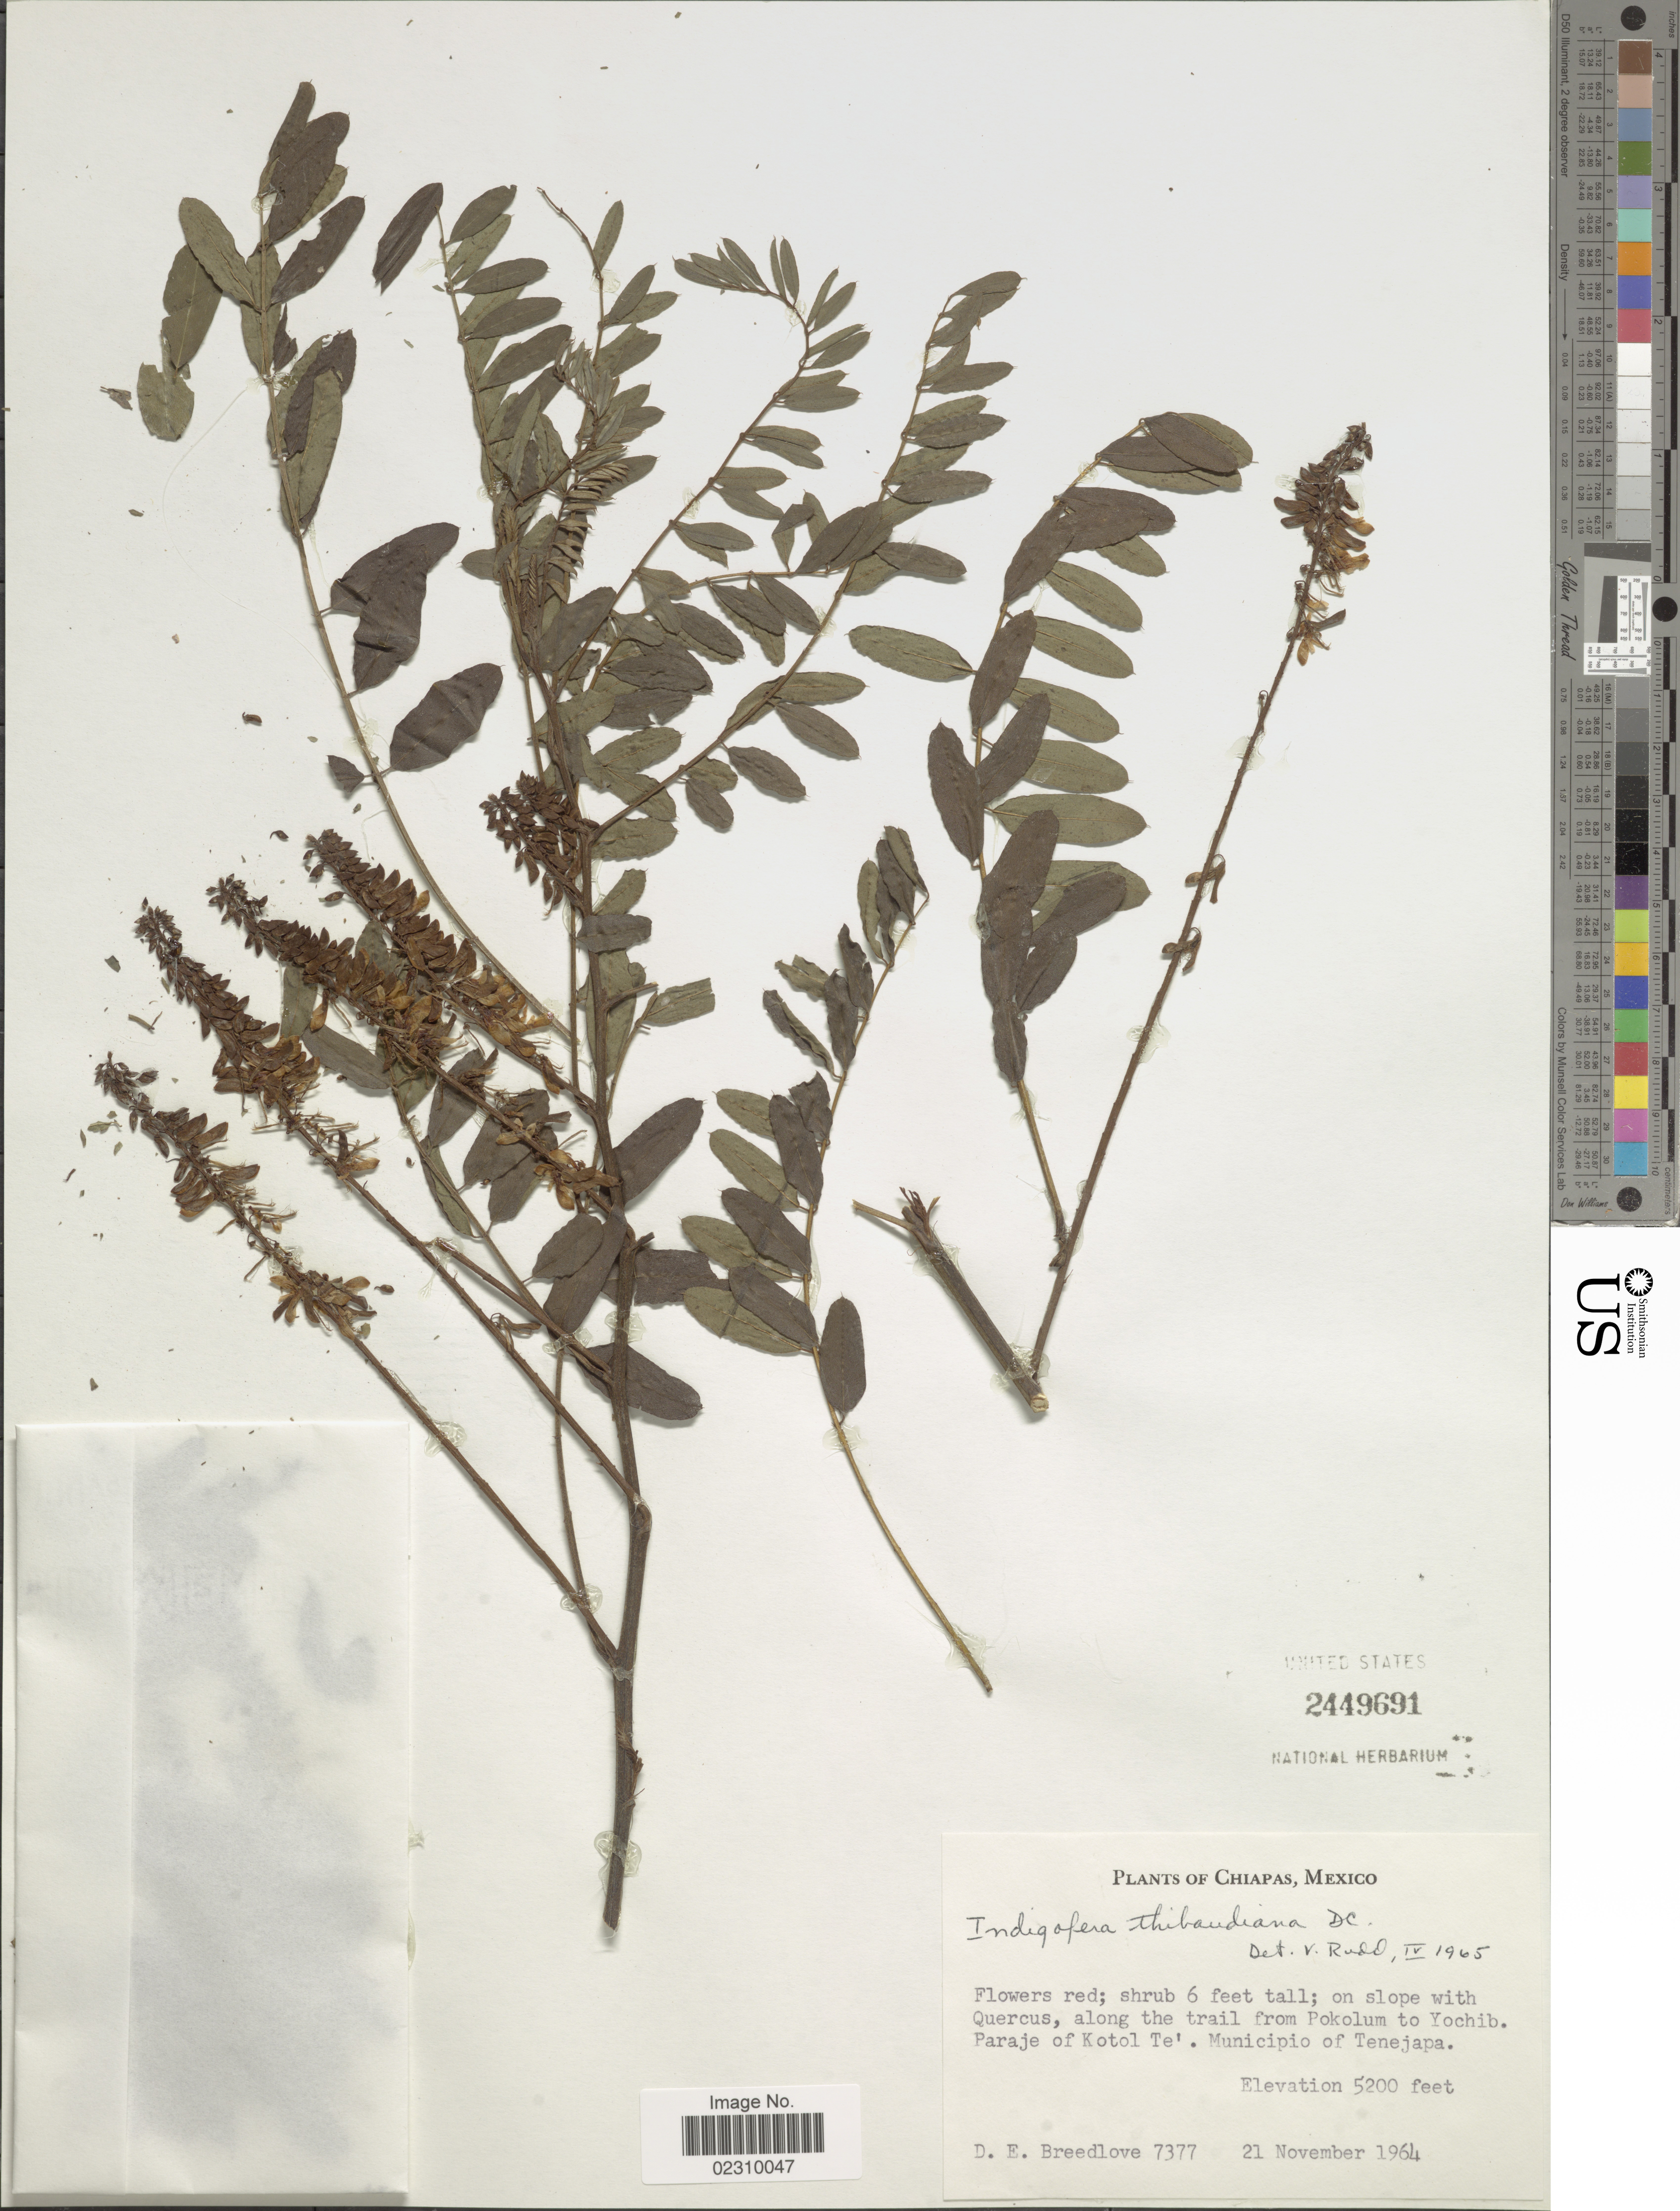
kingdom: Plantae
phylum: Tracheophyta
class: Magnoliopsida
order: Fabales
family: Fabaceae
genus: Indigofera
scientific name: Indigofera thibaudiana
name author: DC.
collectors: D. E. Breedlove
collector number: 7377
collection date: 1964-11-21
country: Mexico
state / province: Chiapas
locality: Along the trail from Pokolum to Yochib. Paraje of Kotol Te'. Municipio of Tenejepa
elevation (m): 1585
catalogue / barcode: US 2449691